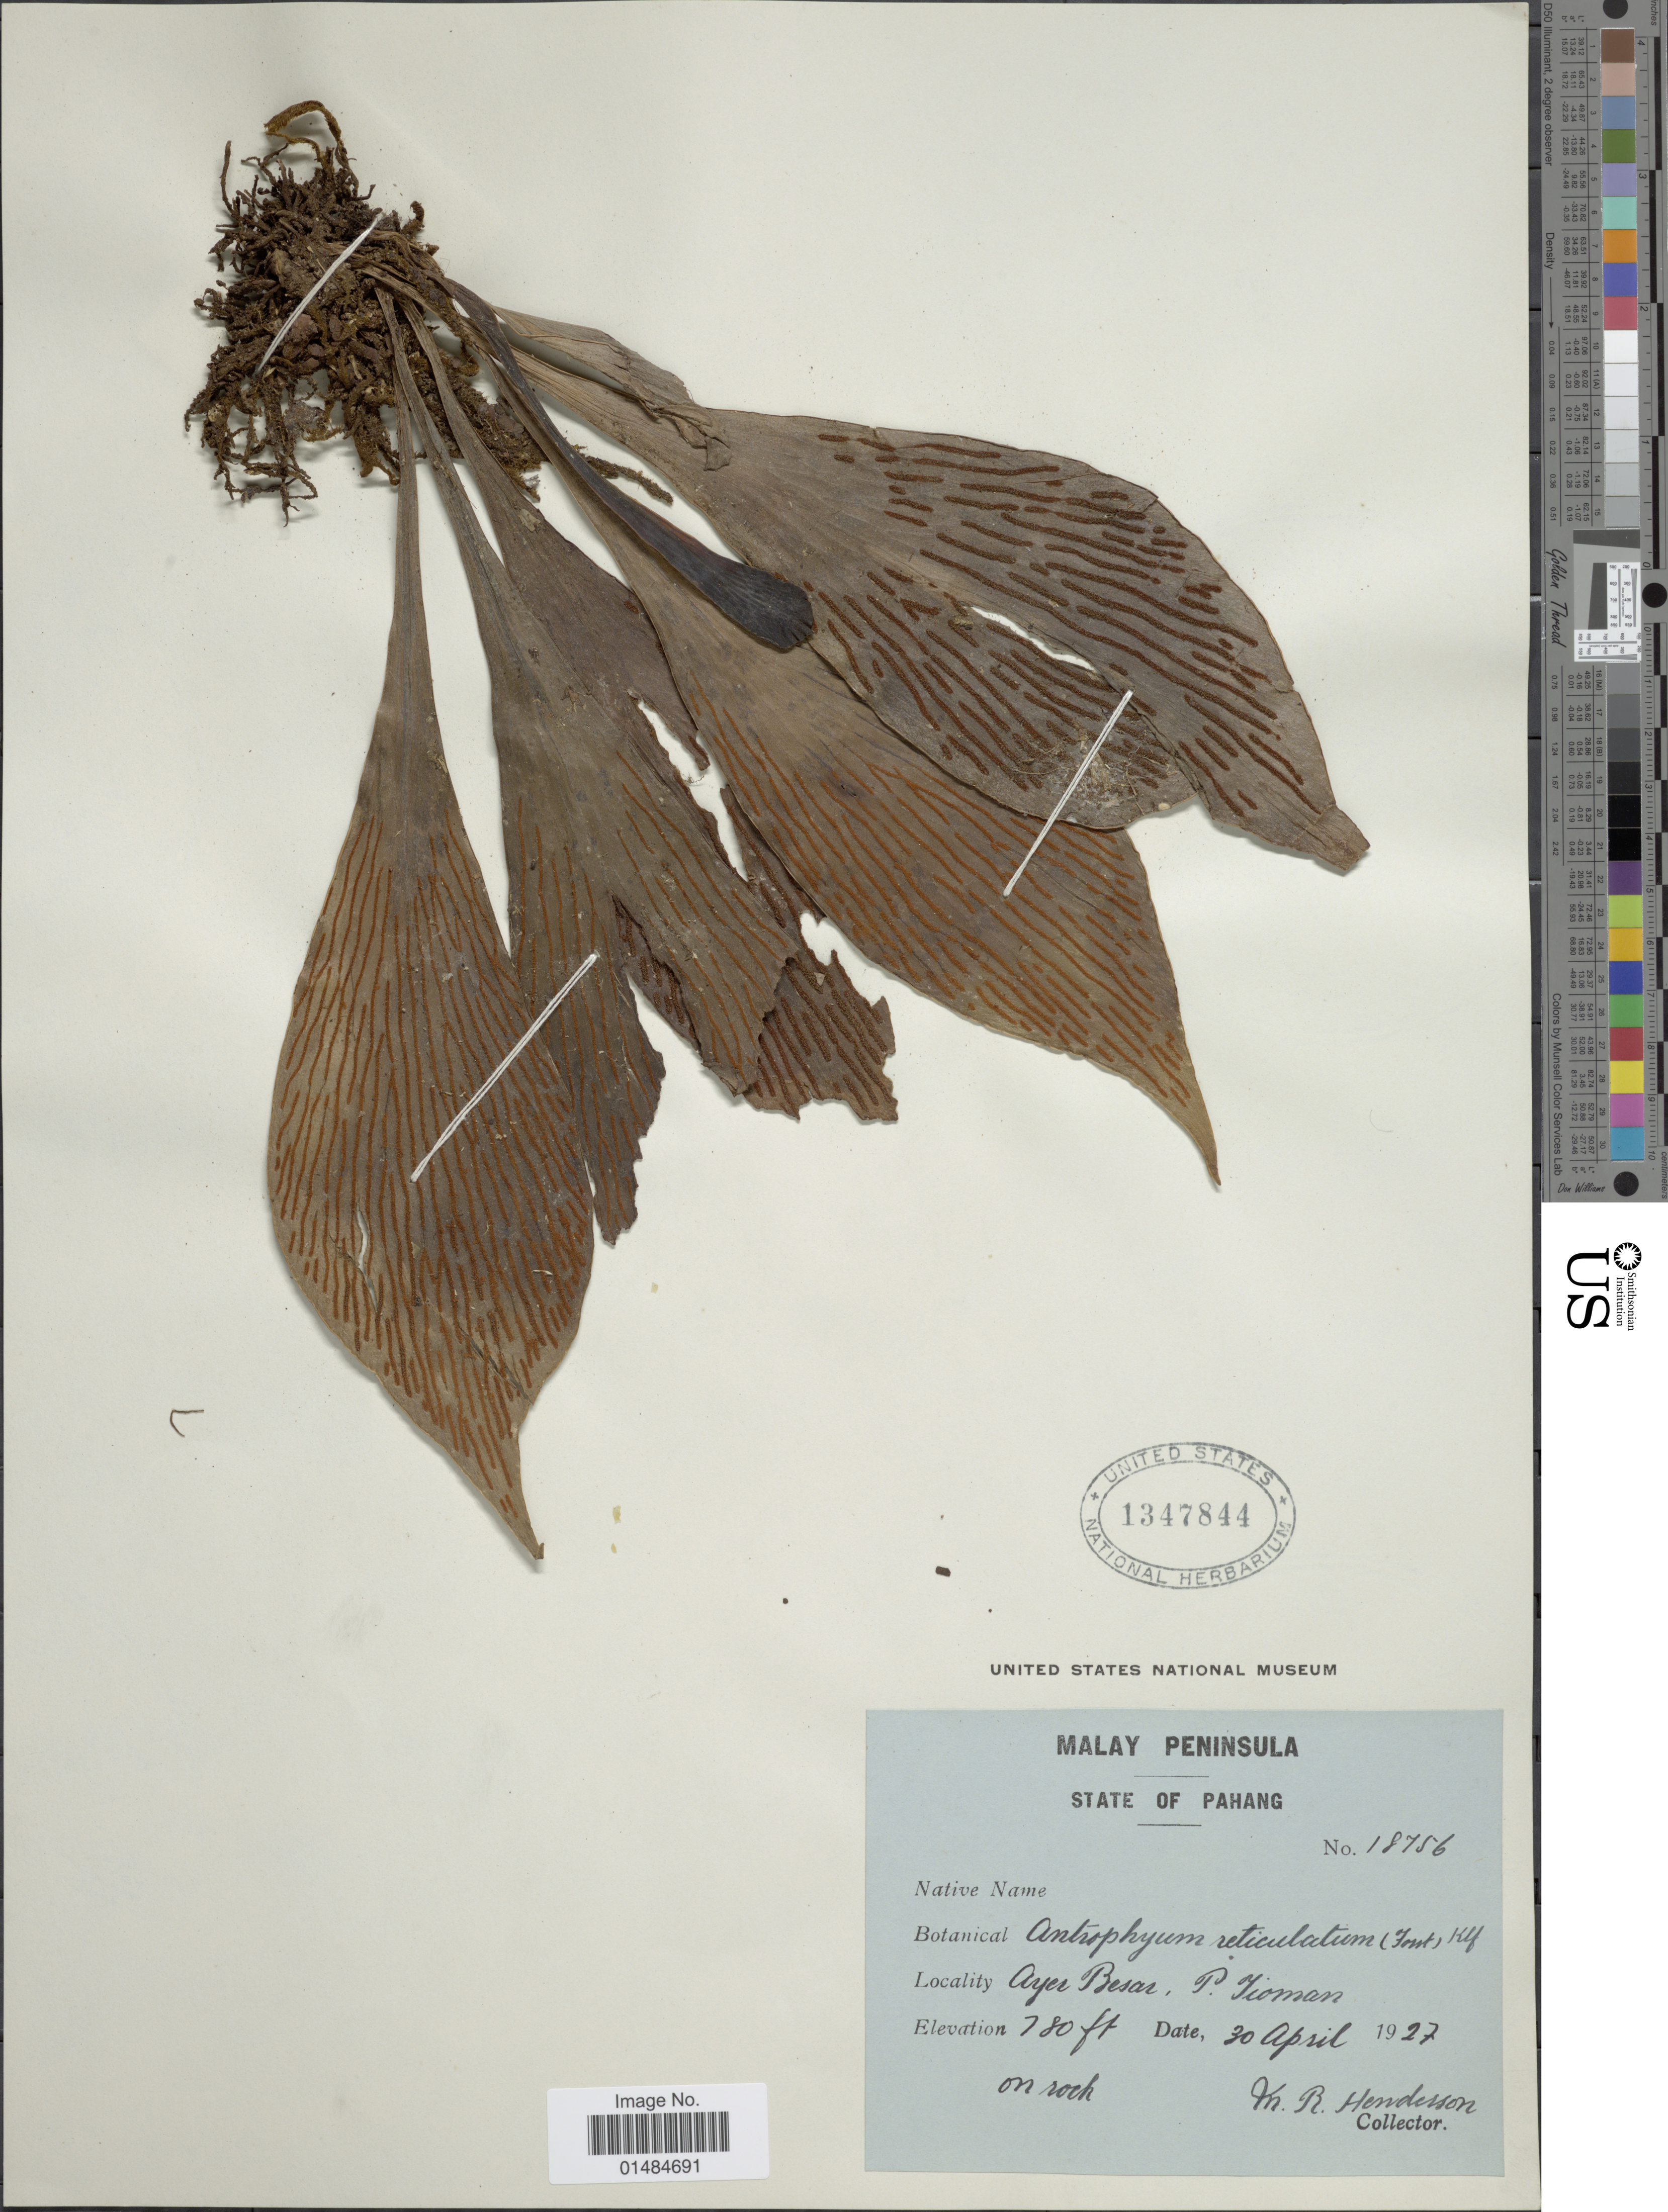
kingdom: Plantae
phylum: Tracheophyta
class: Polypodiopsida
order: Polypodiales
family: Pteridaceae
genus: Antrophyum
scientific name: Antrophyum reticulatum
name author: (G. Forst.) Kaulf.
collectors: M. Henderson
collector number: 18756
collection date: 1927-04-30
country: Malaysia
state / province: Pahang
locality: Malay Peninsula, State of Pahang, Ayer Besar, P. Tioman [interpreted]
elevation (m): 238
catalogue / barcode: US 1347844